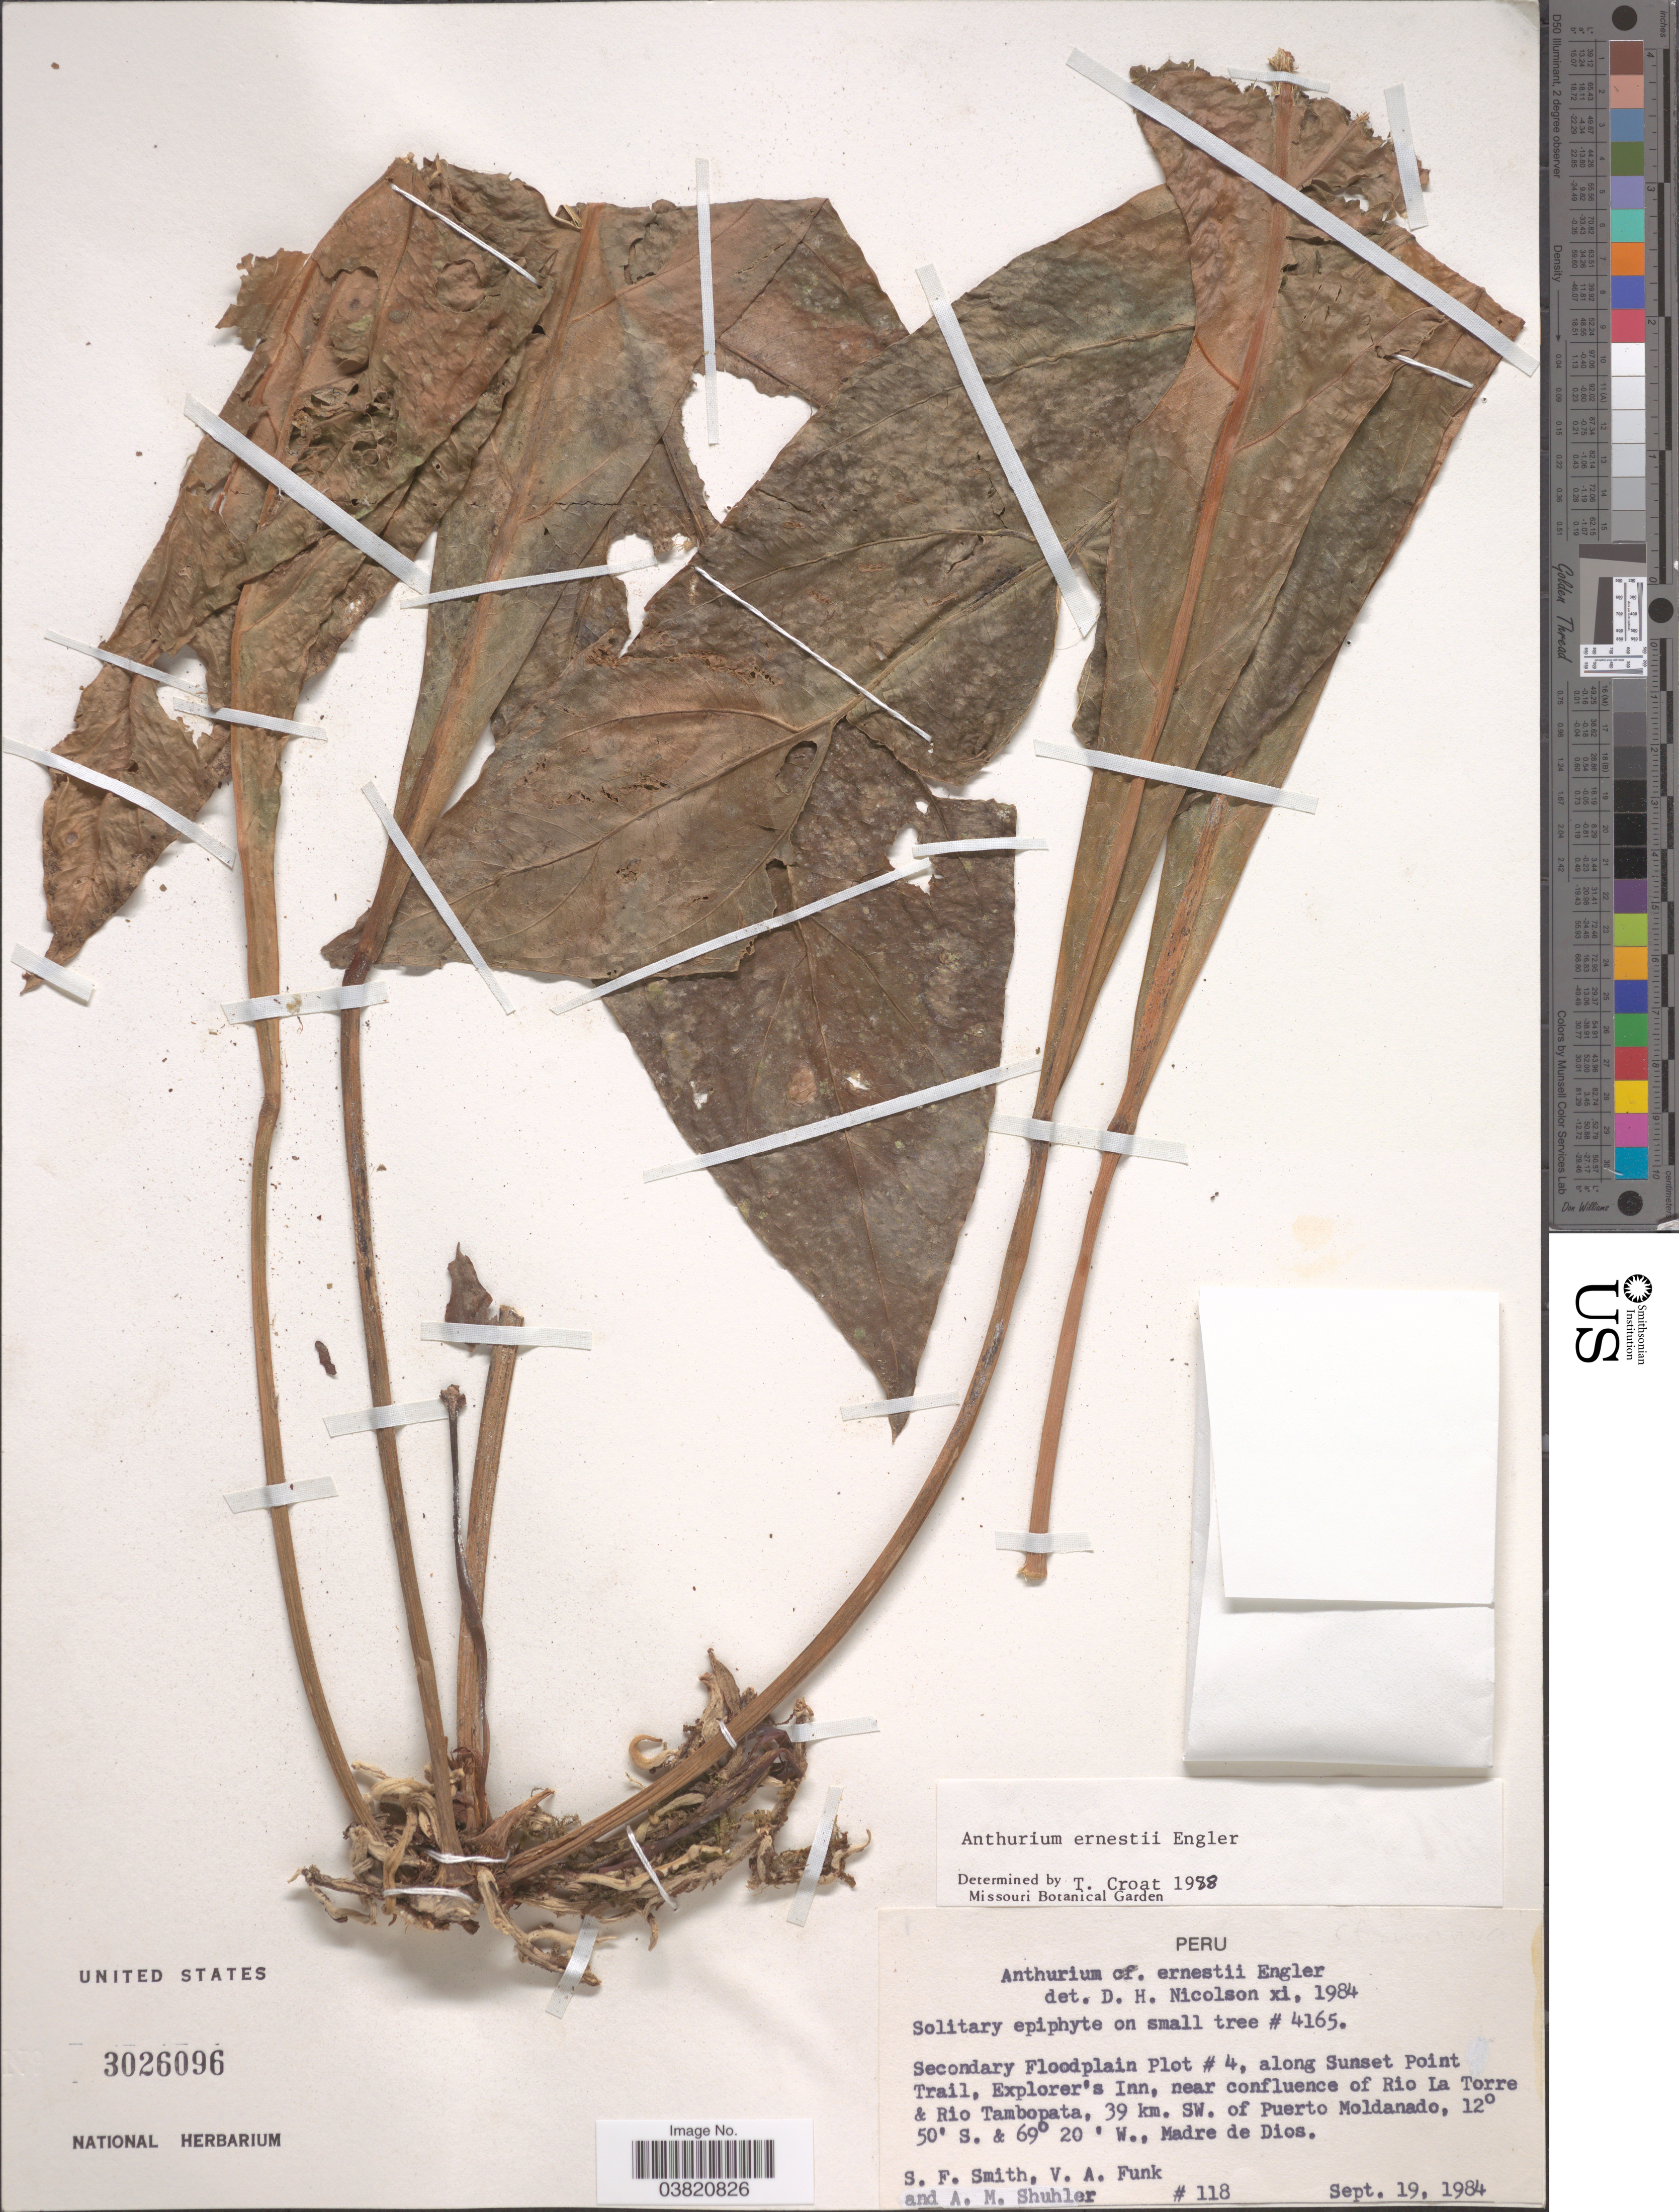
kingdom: Plantae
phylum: Tracheophyta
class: Liliopsida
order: Alismatales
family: Araceae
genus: Anthurium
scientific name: Anthurium eminens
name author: Schott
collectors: S.F. Smith, V. Funk & A. Shuhler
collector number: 118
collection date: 1984-09-19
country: Peru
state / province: Madre de Dios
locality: Secondary Floodplain Plot # 4, along Sunset Point Trail, Explorer's Inn, near confluence of Rio La Torre & Rio Tambopata, 39 km. SW. of Puerto Moldanado.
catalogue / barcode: US 3026096